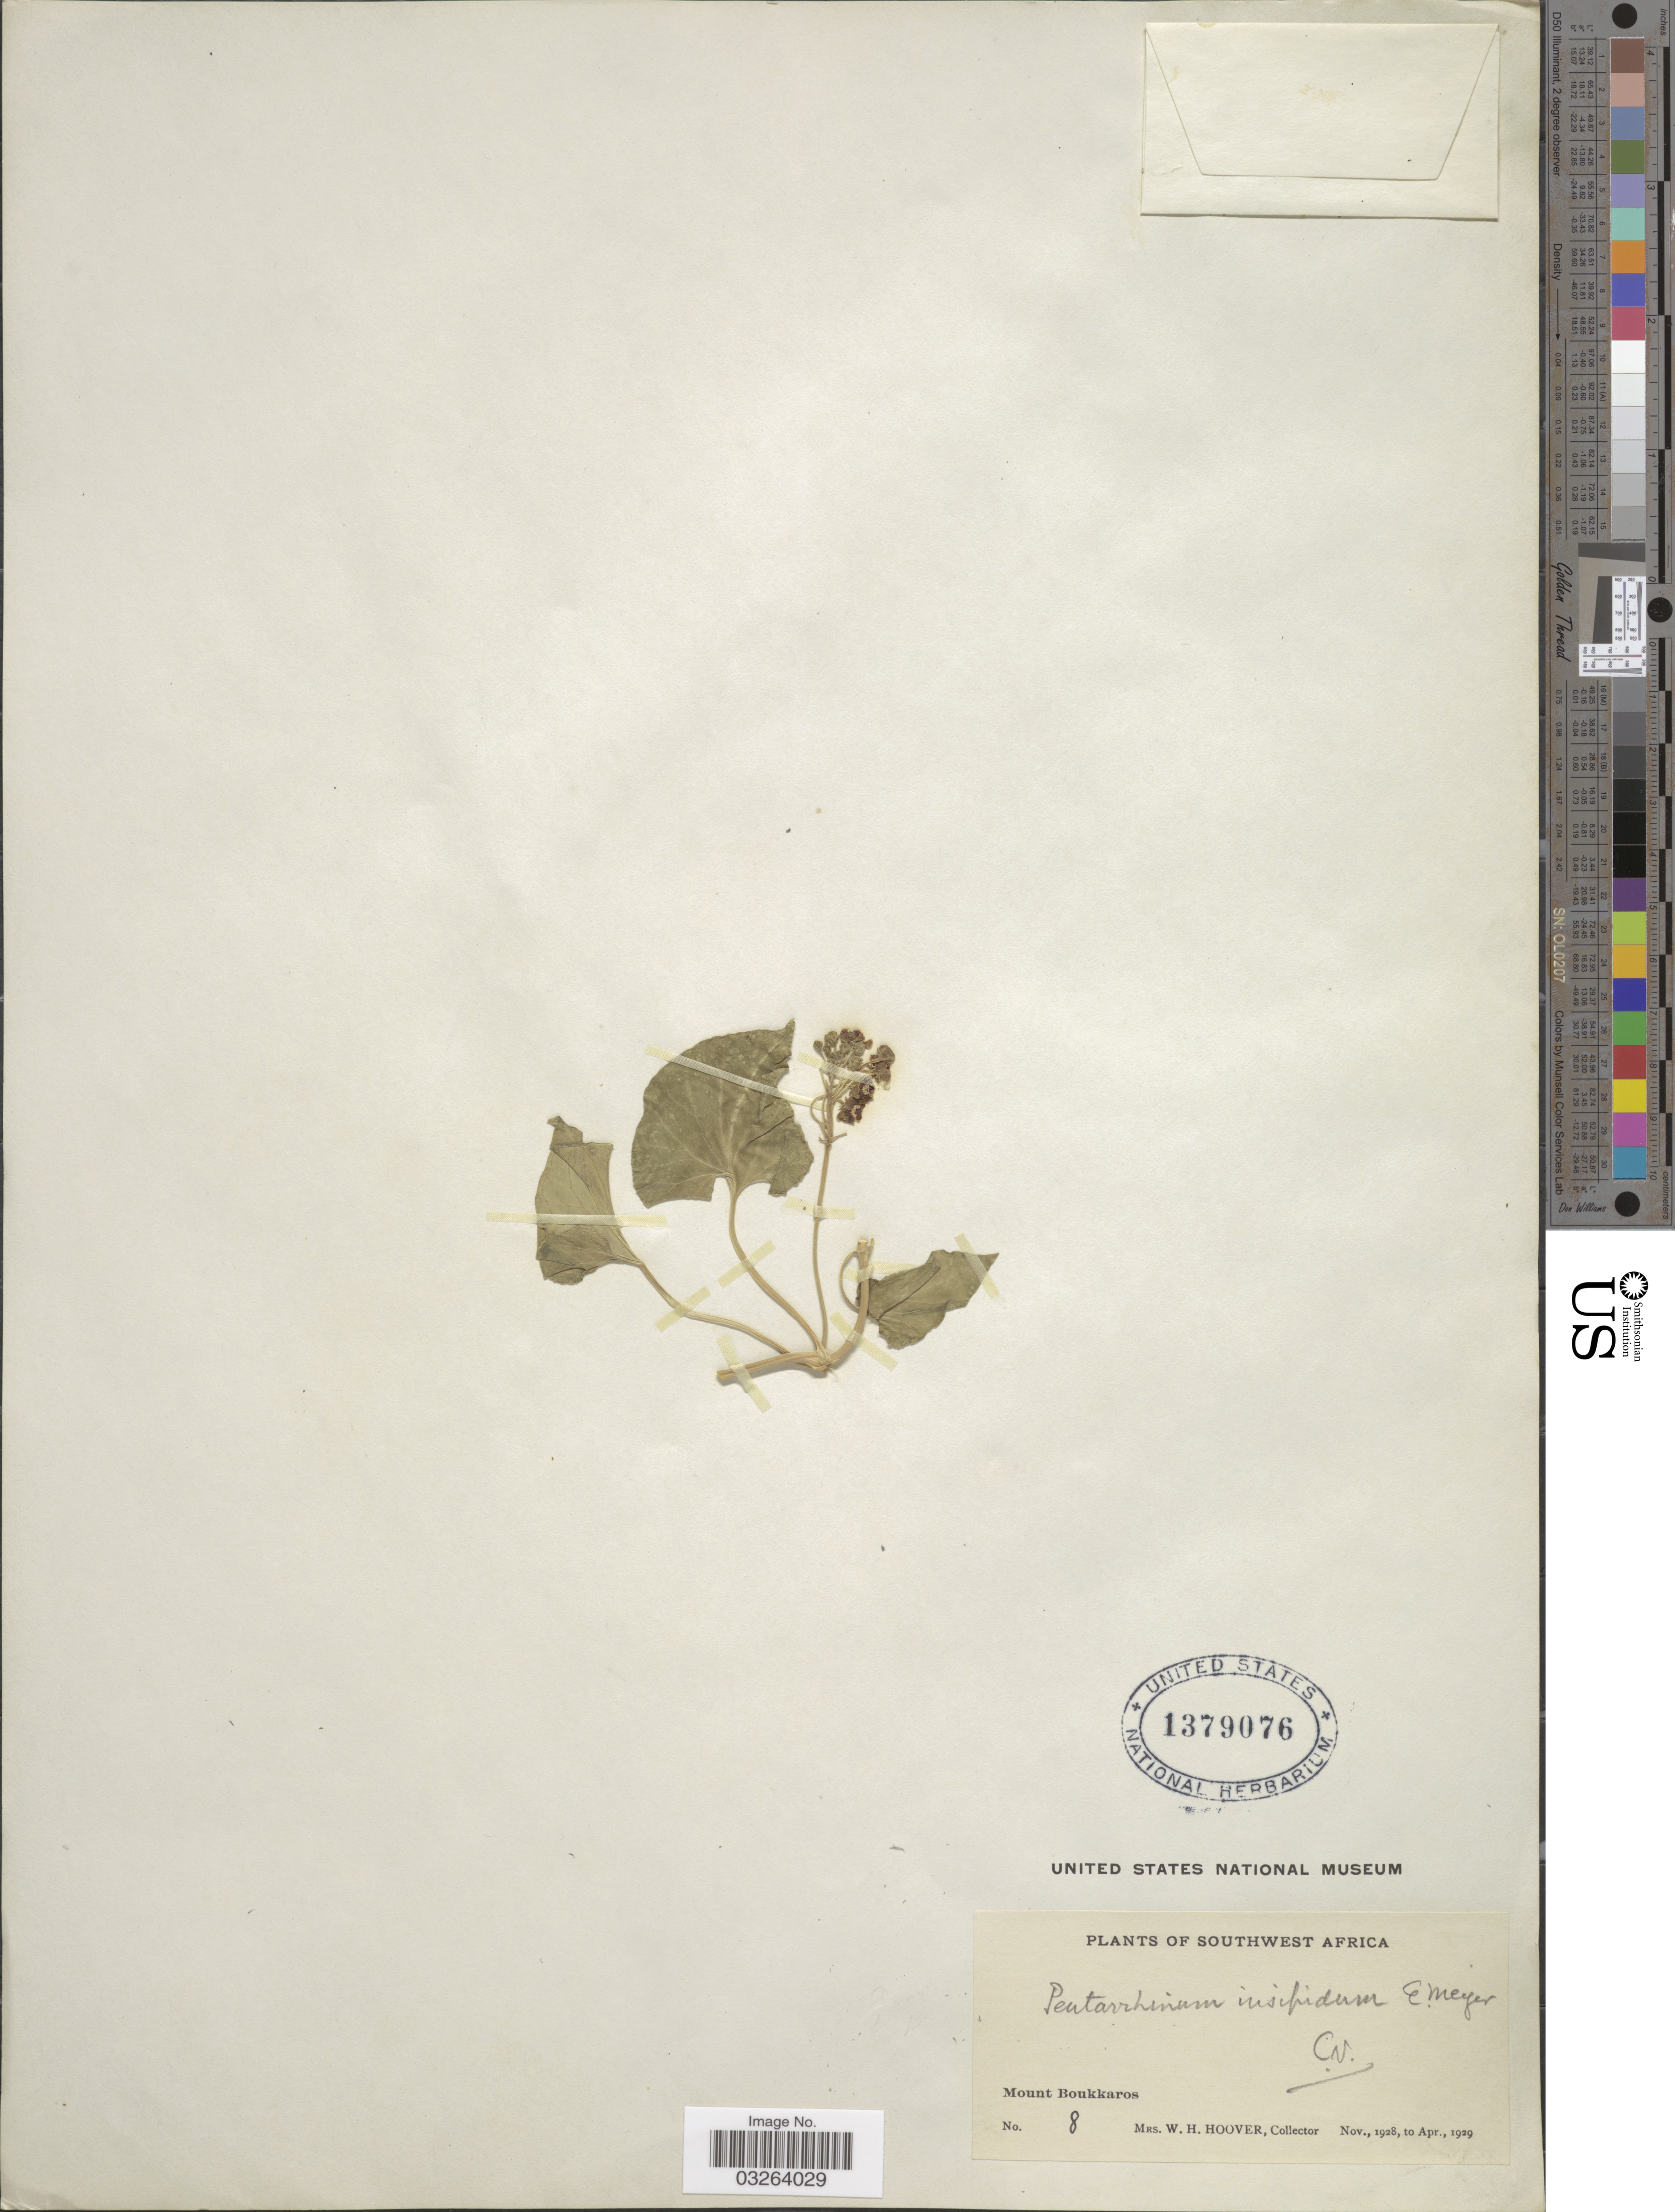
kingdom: Plantae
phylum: Tracheophyta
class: Magnoliopsida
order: Gentianales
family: Apocynaceae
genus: Pentarrhinum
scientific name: Pentarrhinum insipidum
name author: E. Mey.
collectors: W. H. Hoover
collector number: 8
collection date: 1928-11/1929-04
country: Namibia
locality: Southwest Africa. Mount Boukkaros.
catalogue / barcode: US 1379076